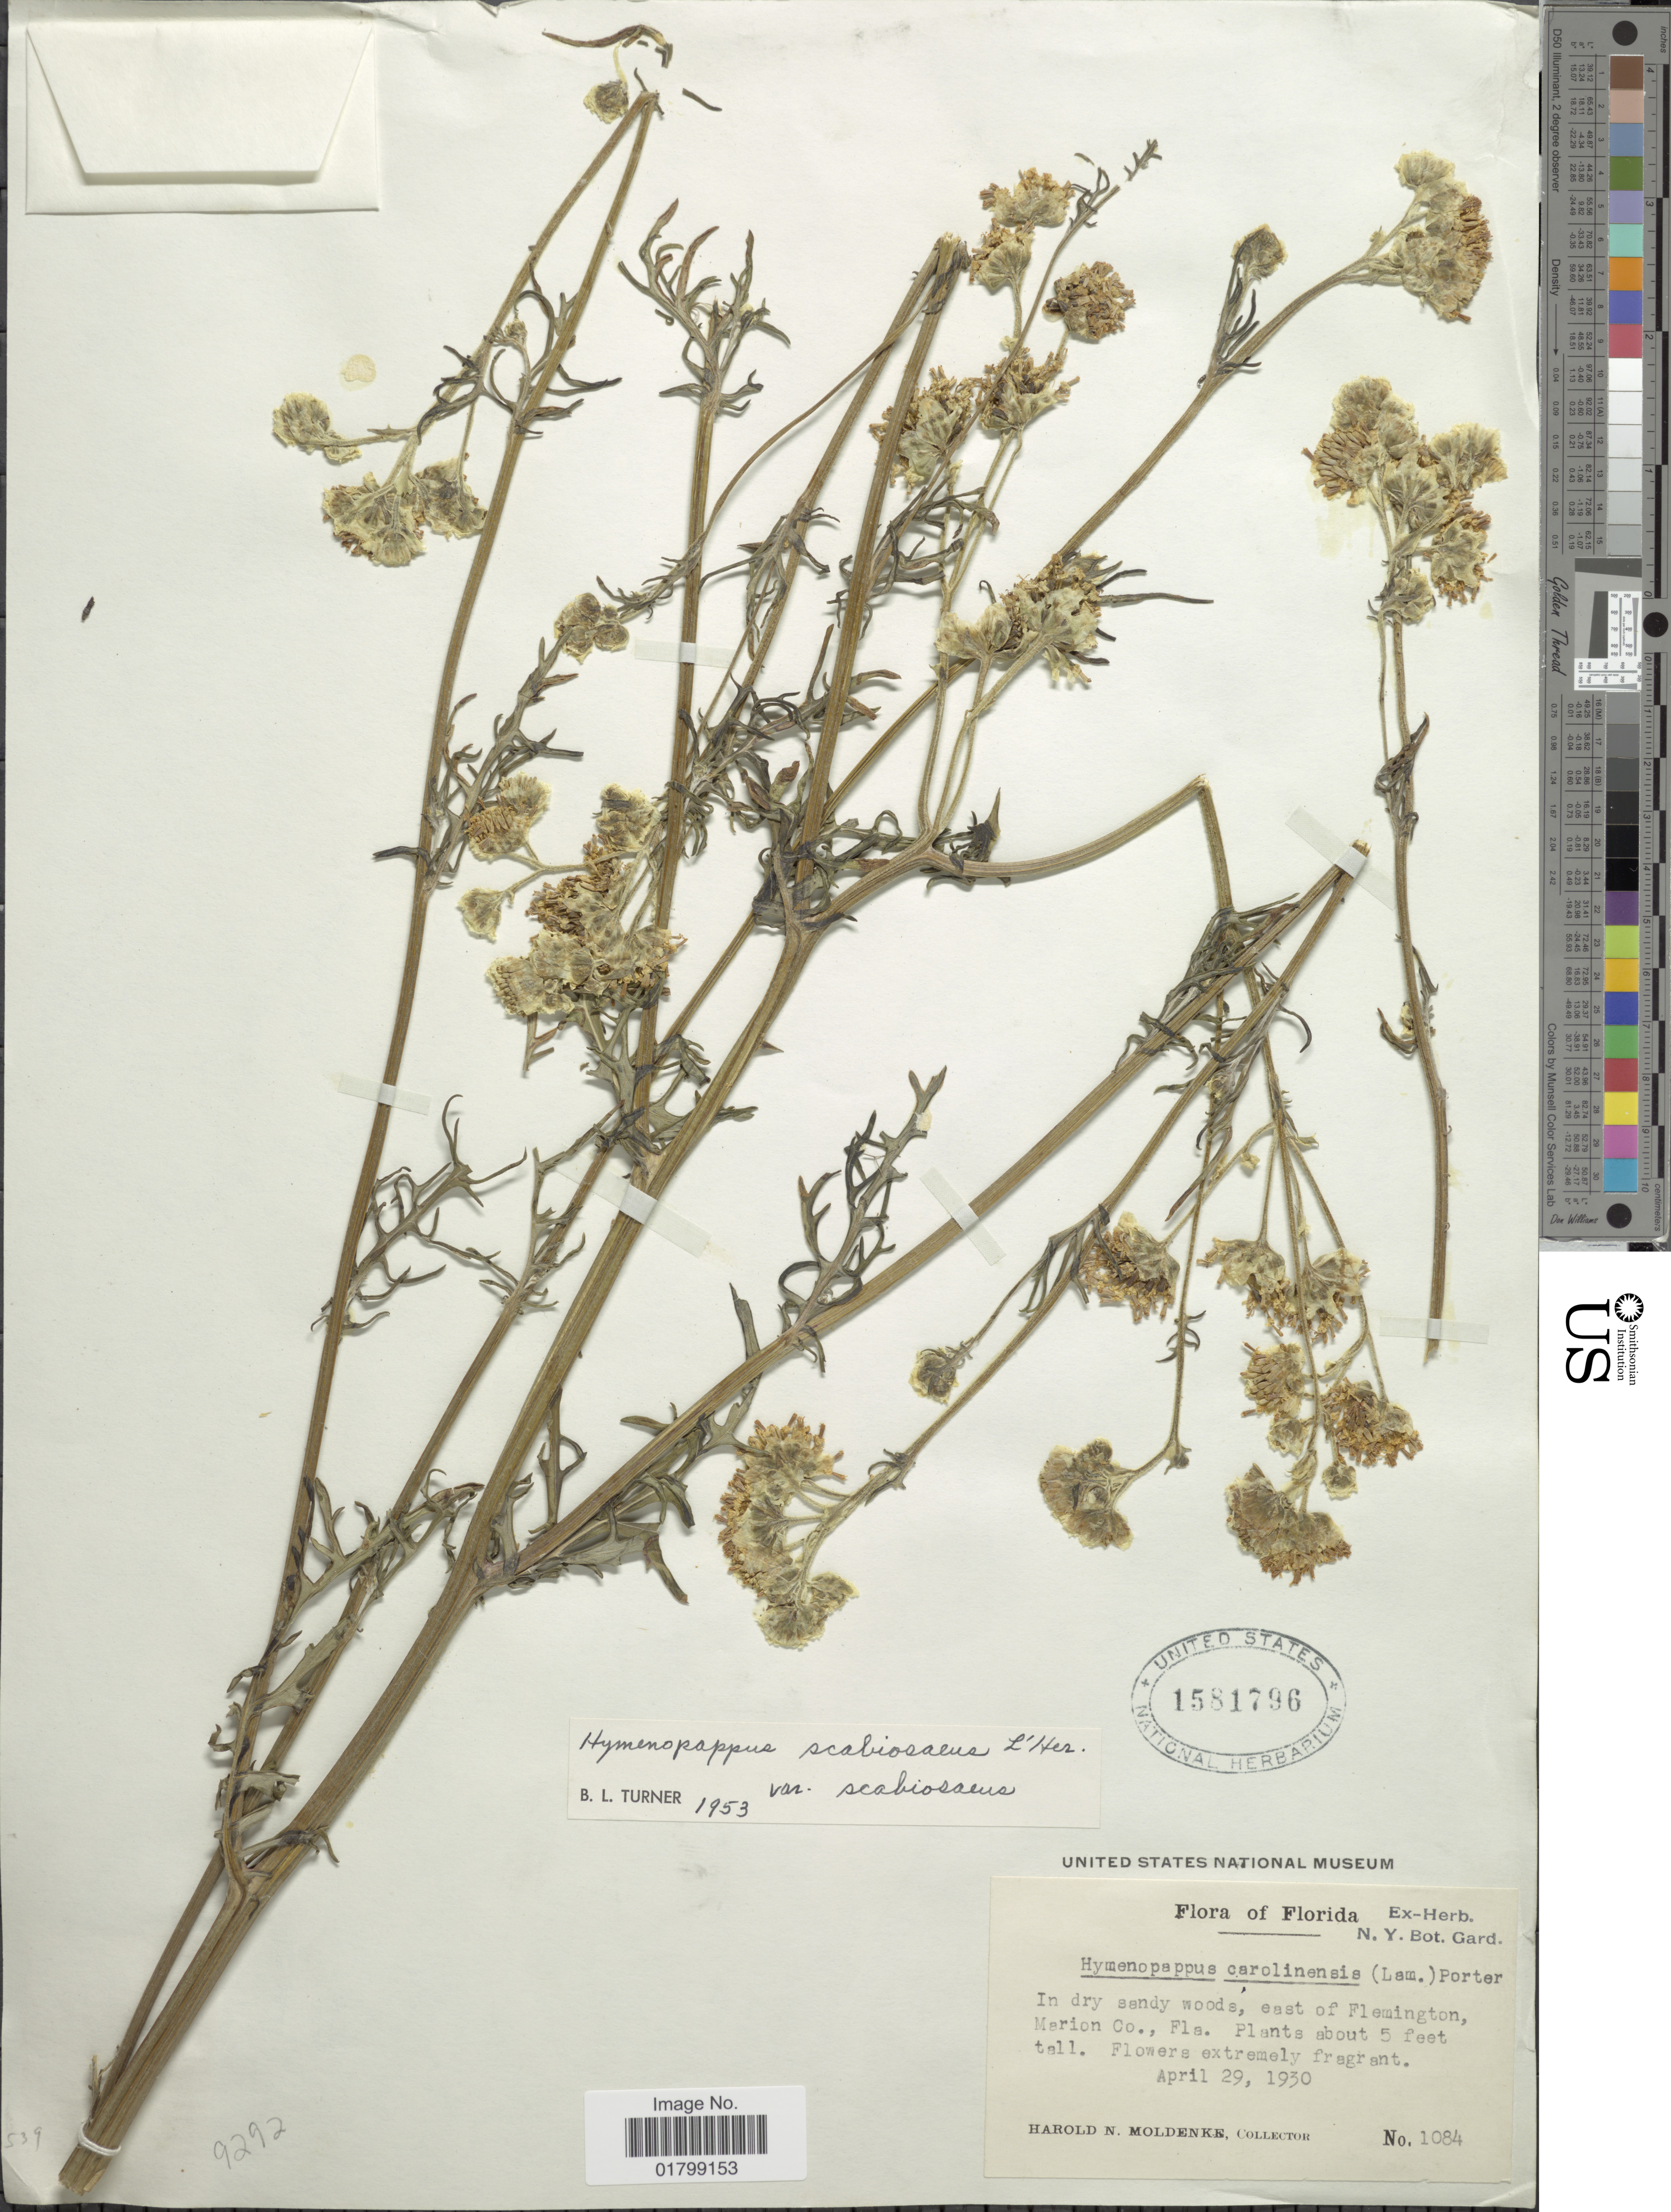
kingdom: Plantae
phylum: Tracheophyta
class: Magnoliopsida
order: Asterales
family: Asteraceae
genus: Hymenopappus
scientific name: Hymenopappus scabiosaeus var. scabiosaeus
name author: L'Hér.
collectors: H. N. Moldenke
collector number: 1084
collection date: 1930-04-29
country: United States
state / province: Florida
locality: East of Flemington, Marion Co., Fla.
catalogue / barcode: US 1581796